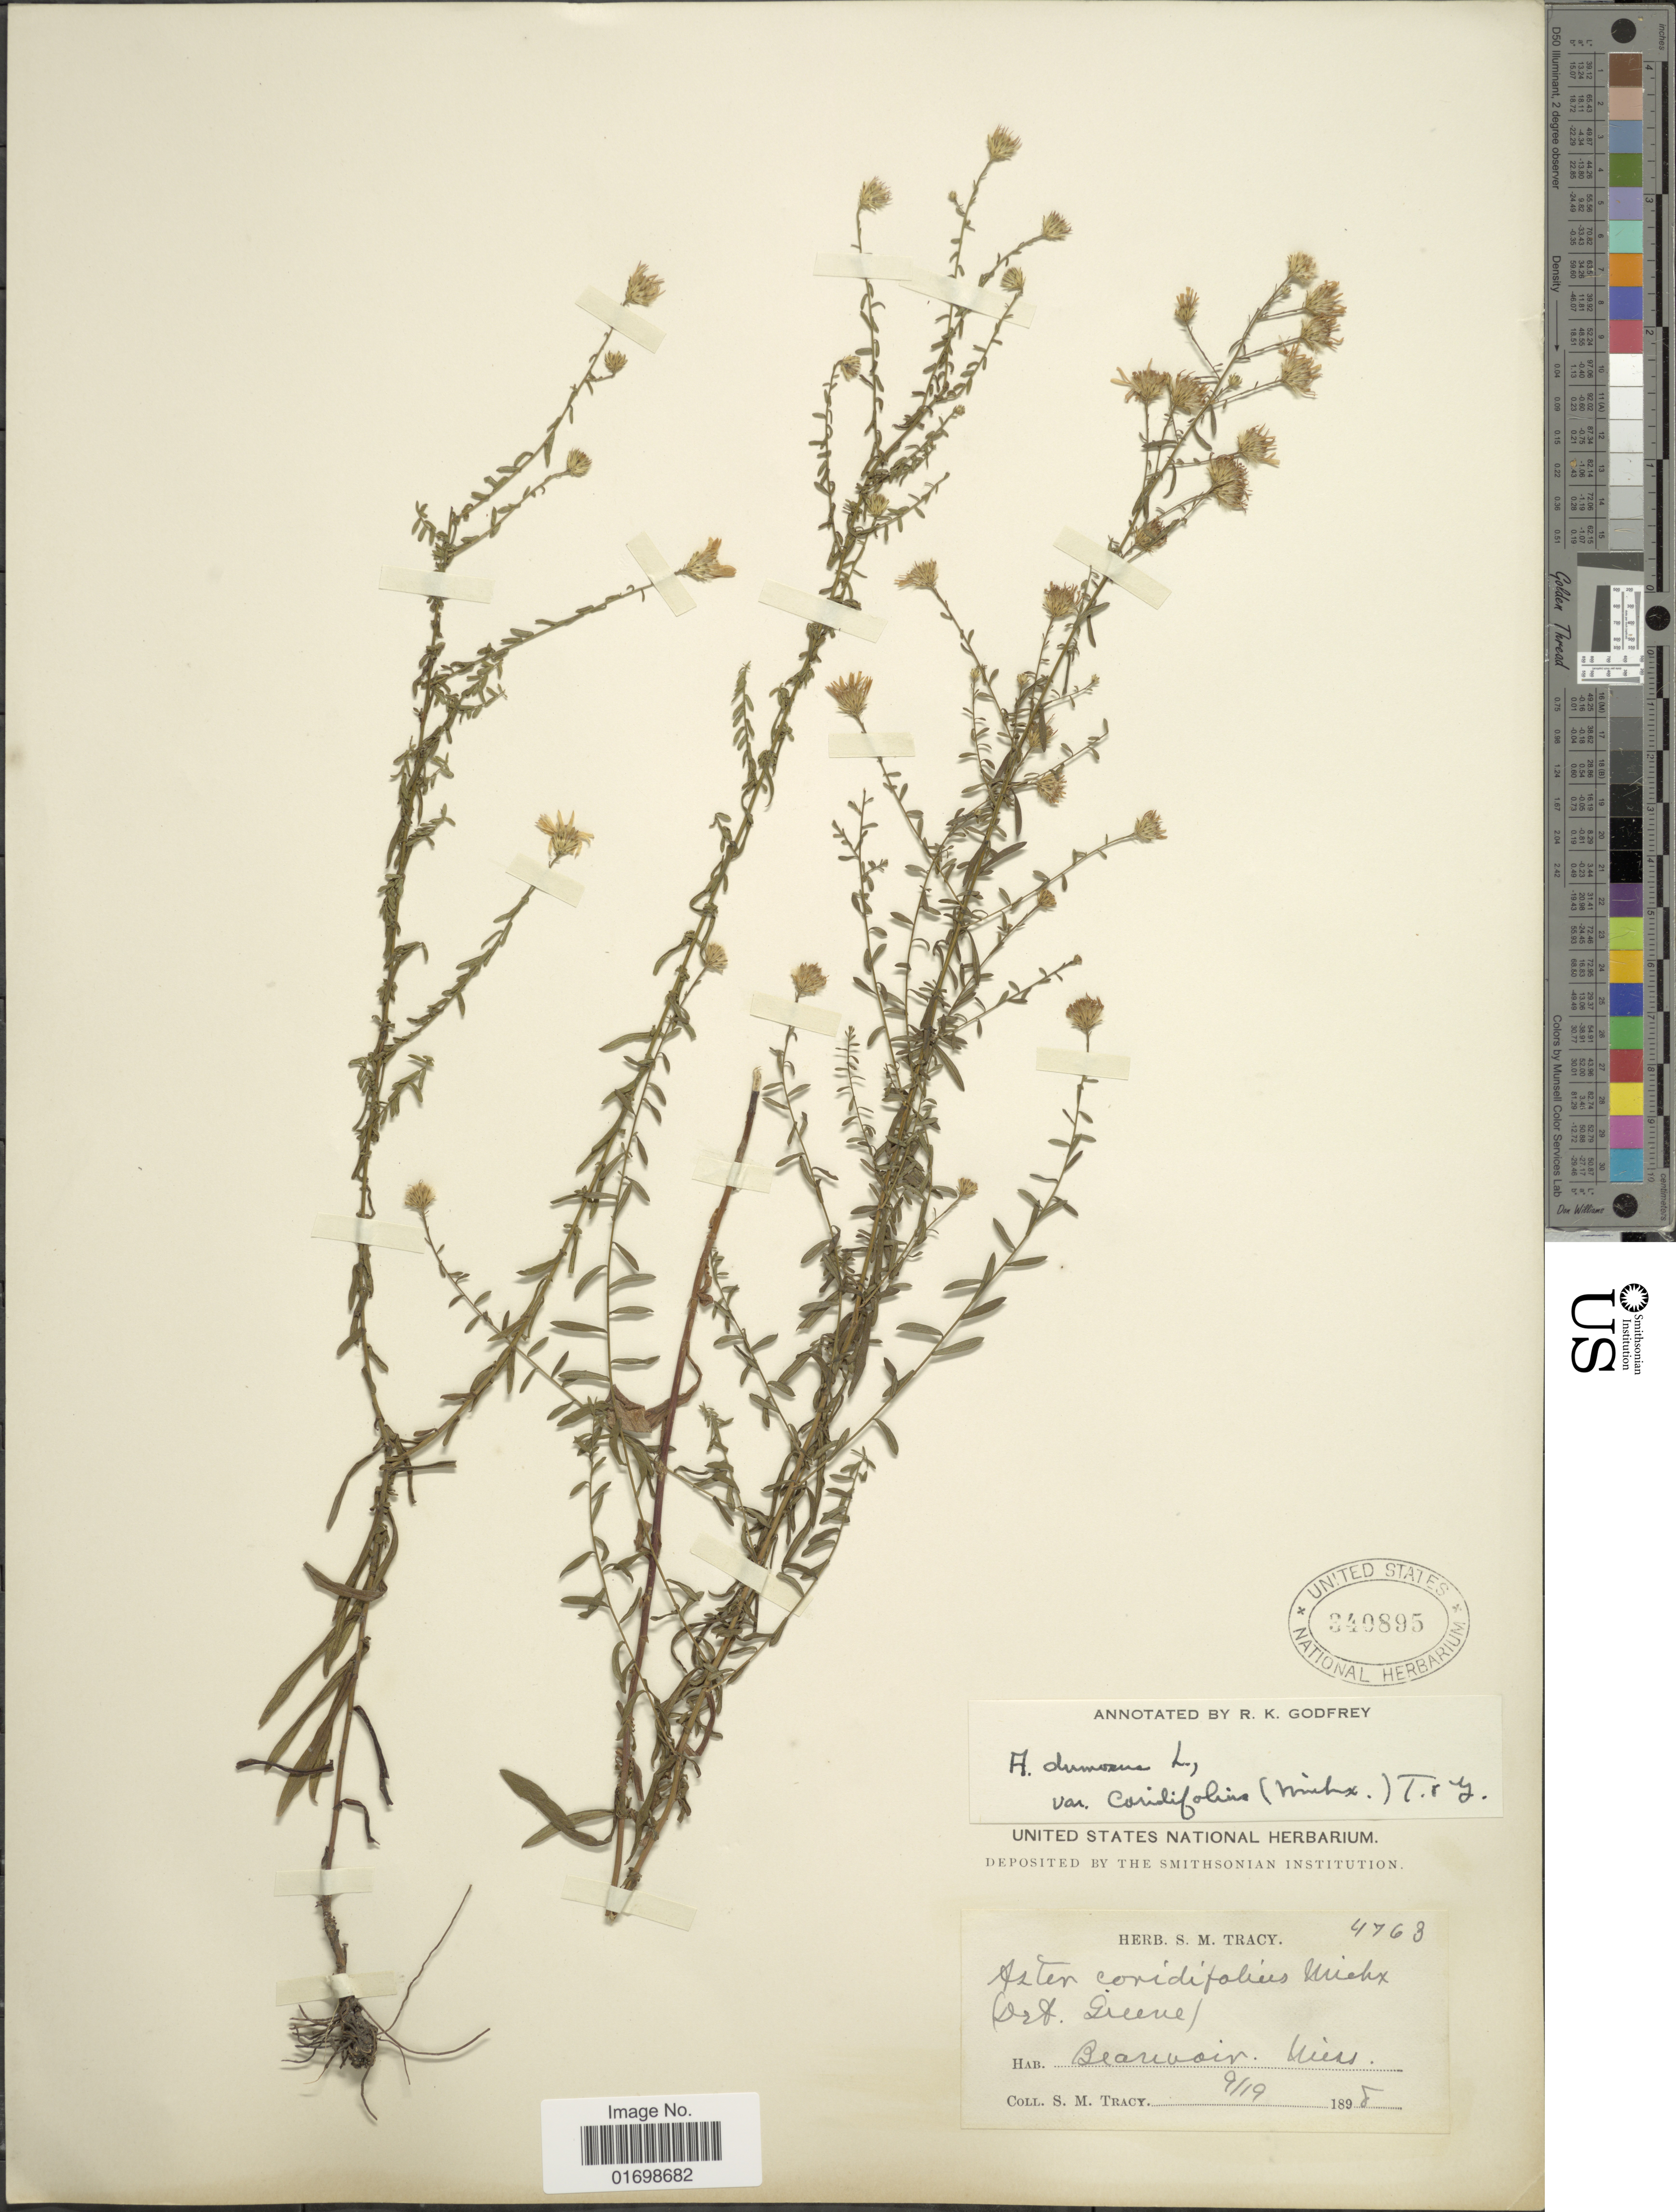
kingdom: Plantae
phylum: Tracheophyta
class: Magnoliopsida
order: Asterales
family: Asteraceae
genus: Symphyotrichum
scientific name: Symphyotrichum dumosum var. coridifolium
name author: (Michx.) Semple et al.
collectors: S. M. Tracy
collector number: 4763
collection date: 1898-09-19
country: United States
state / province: Mississippi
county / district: Harrison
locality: Beauvoir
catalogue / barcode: US 340895